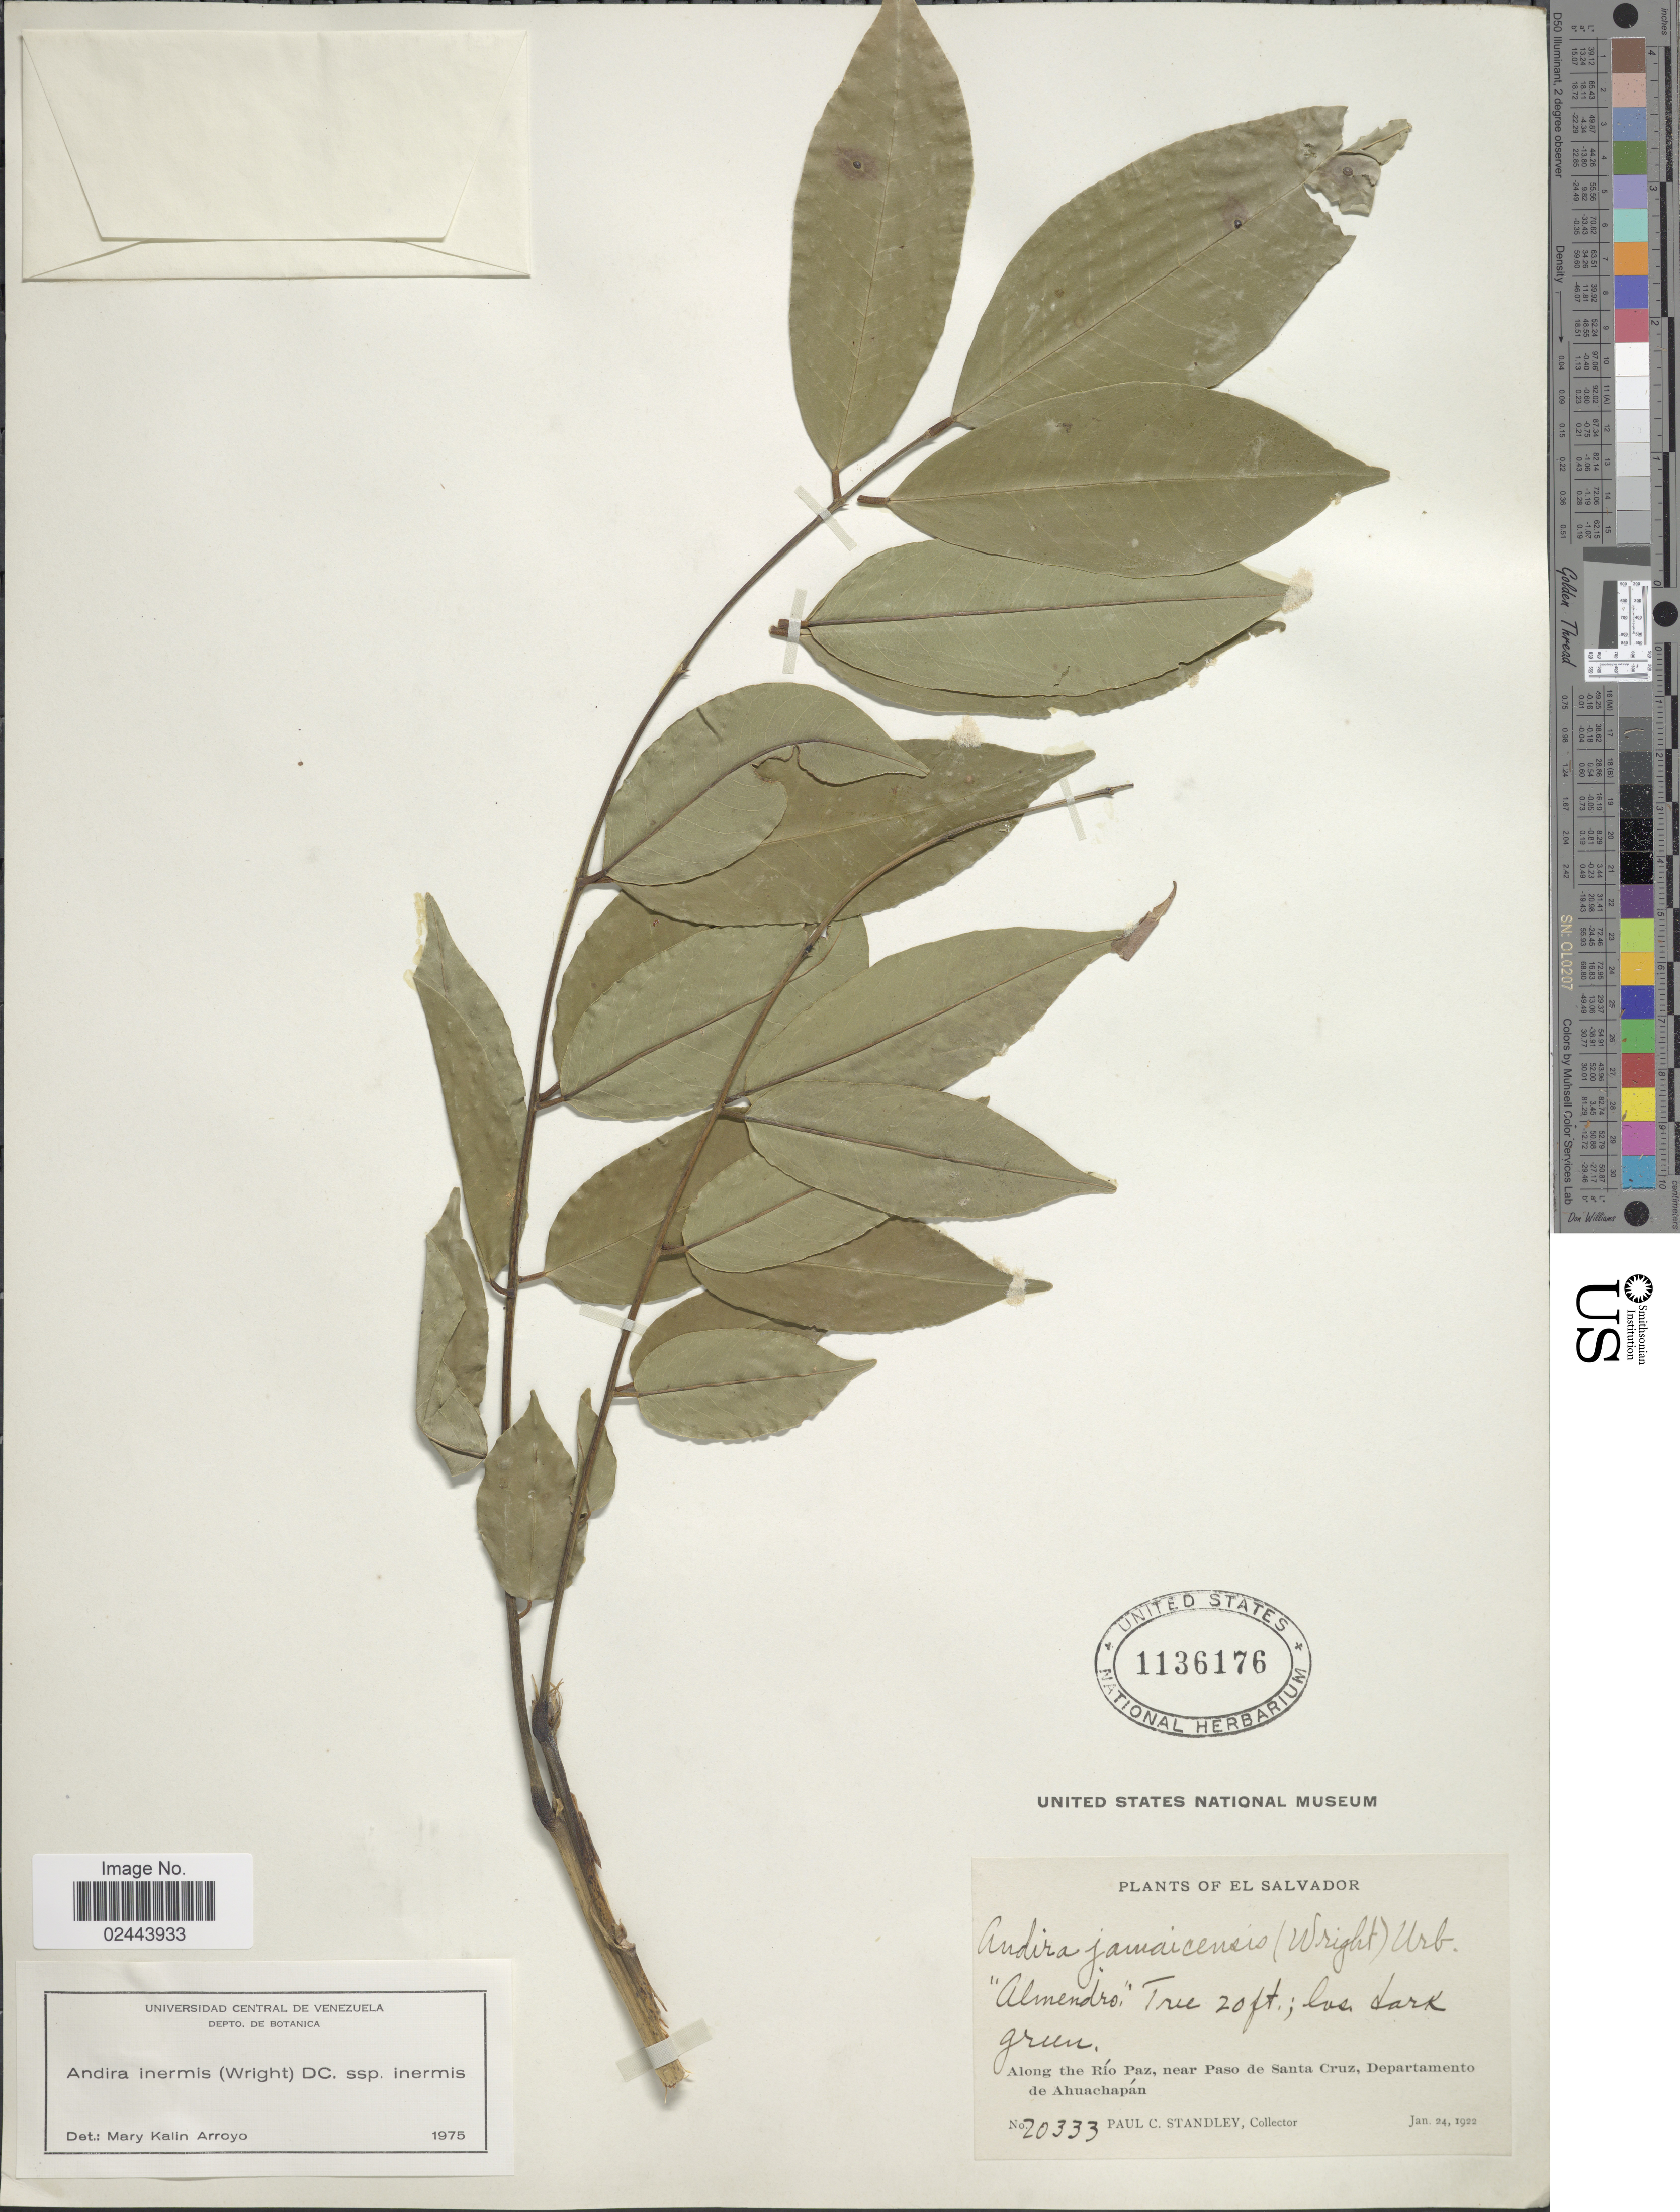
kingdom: Plantae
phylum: Tracheophyta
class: Magnoliopsida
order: Fabales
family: Fabaceae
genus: Andira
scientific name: Andira inermis subsp. inermis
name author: (W. Wright) Kunth ex DC.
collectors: P. C. Standley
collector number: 20333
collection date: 1922-01-24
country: El Salvador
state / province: Ahuachapan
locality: Along the Río Paz, near Paso de Santa Cruz, Departamento de Ahuachapán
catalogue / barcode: US 1136176